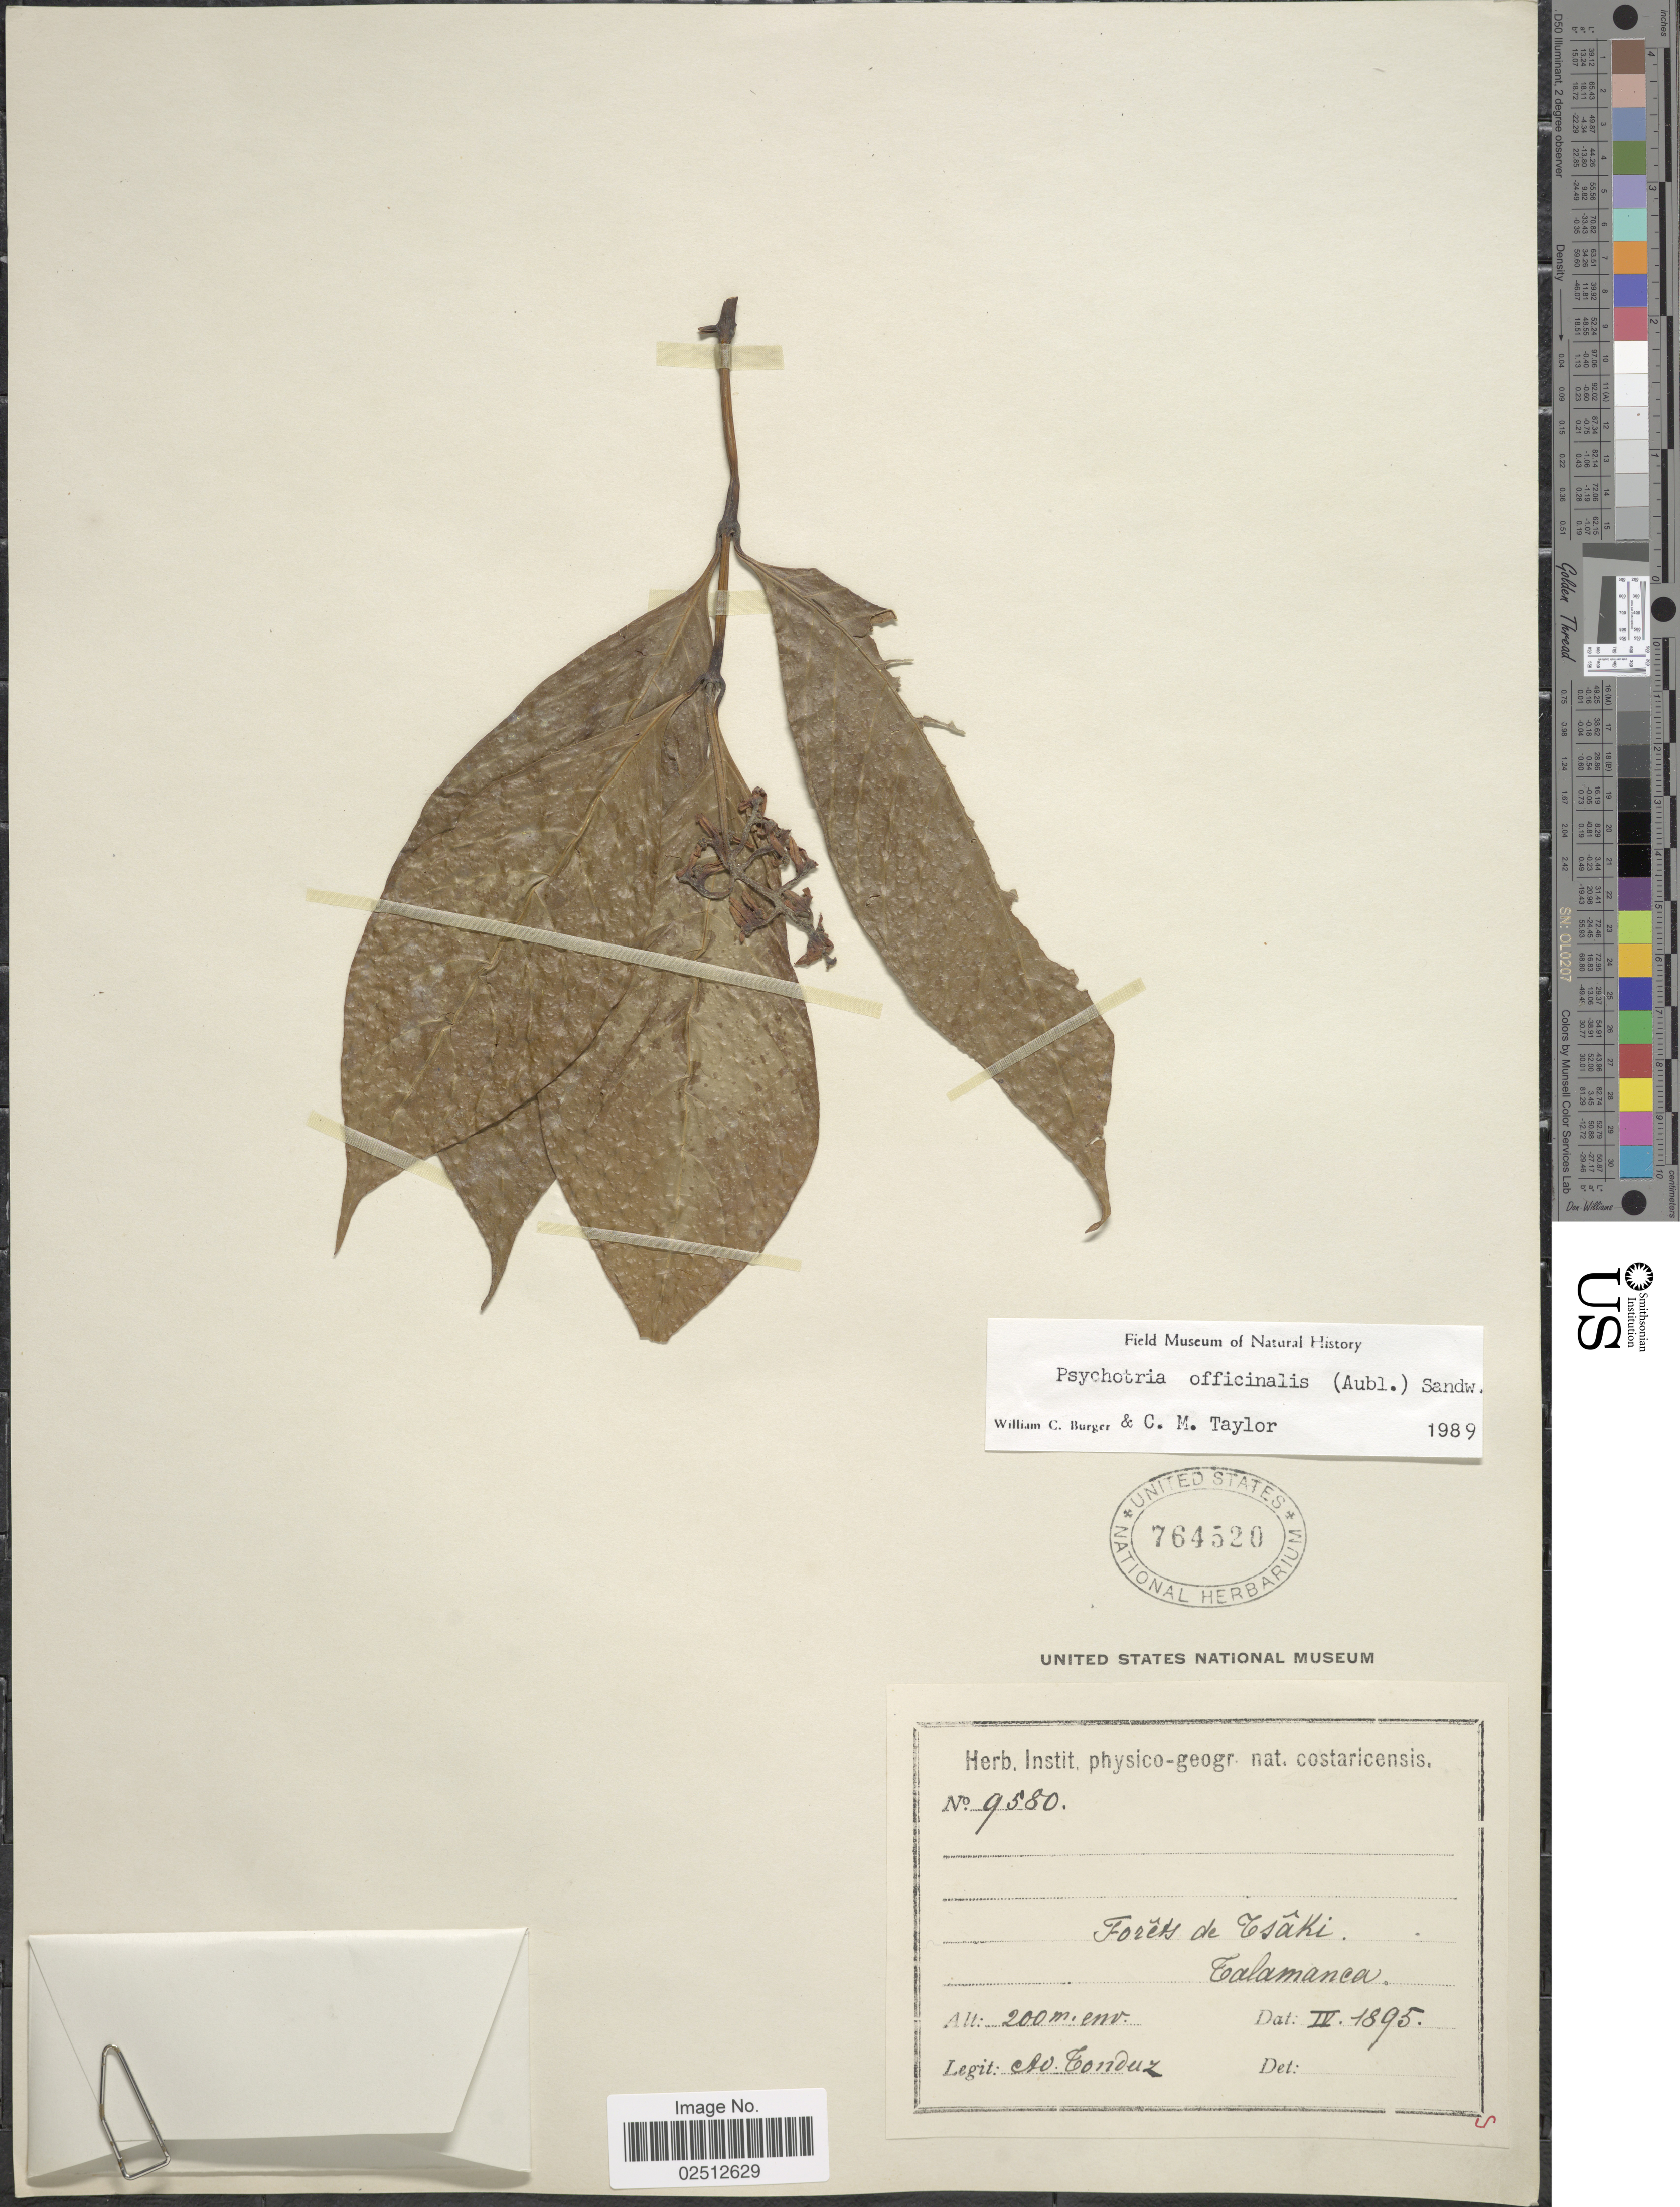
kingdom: Plantae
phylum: Tracheophyta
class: Magnoliopsida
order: Gentianales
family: Rubiaceae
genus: Psychotria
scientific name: Psychotria officinalis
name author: (Aubl.) Raeusch.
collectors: A. Tonduz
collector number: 9580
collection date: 1895-04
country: Costa Rica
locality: Forets de Tsaki, Talamanca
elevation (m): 200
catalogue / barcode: US 764520